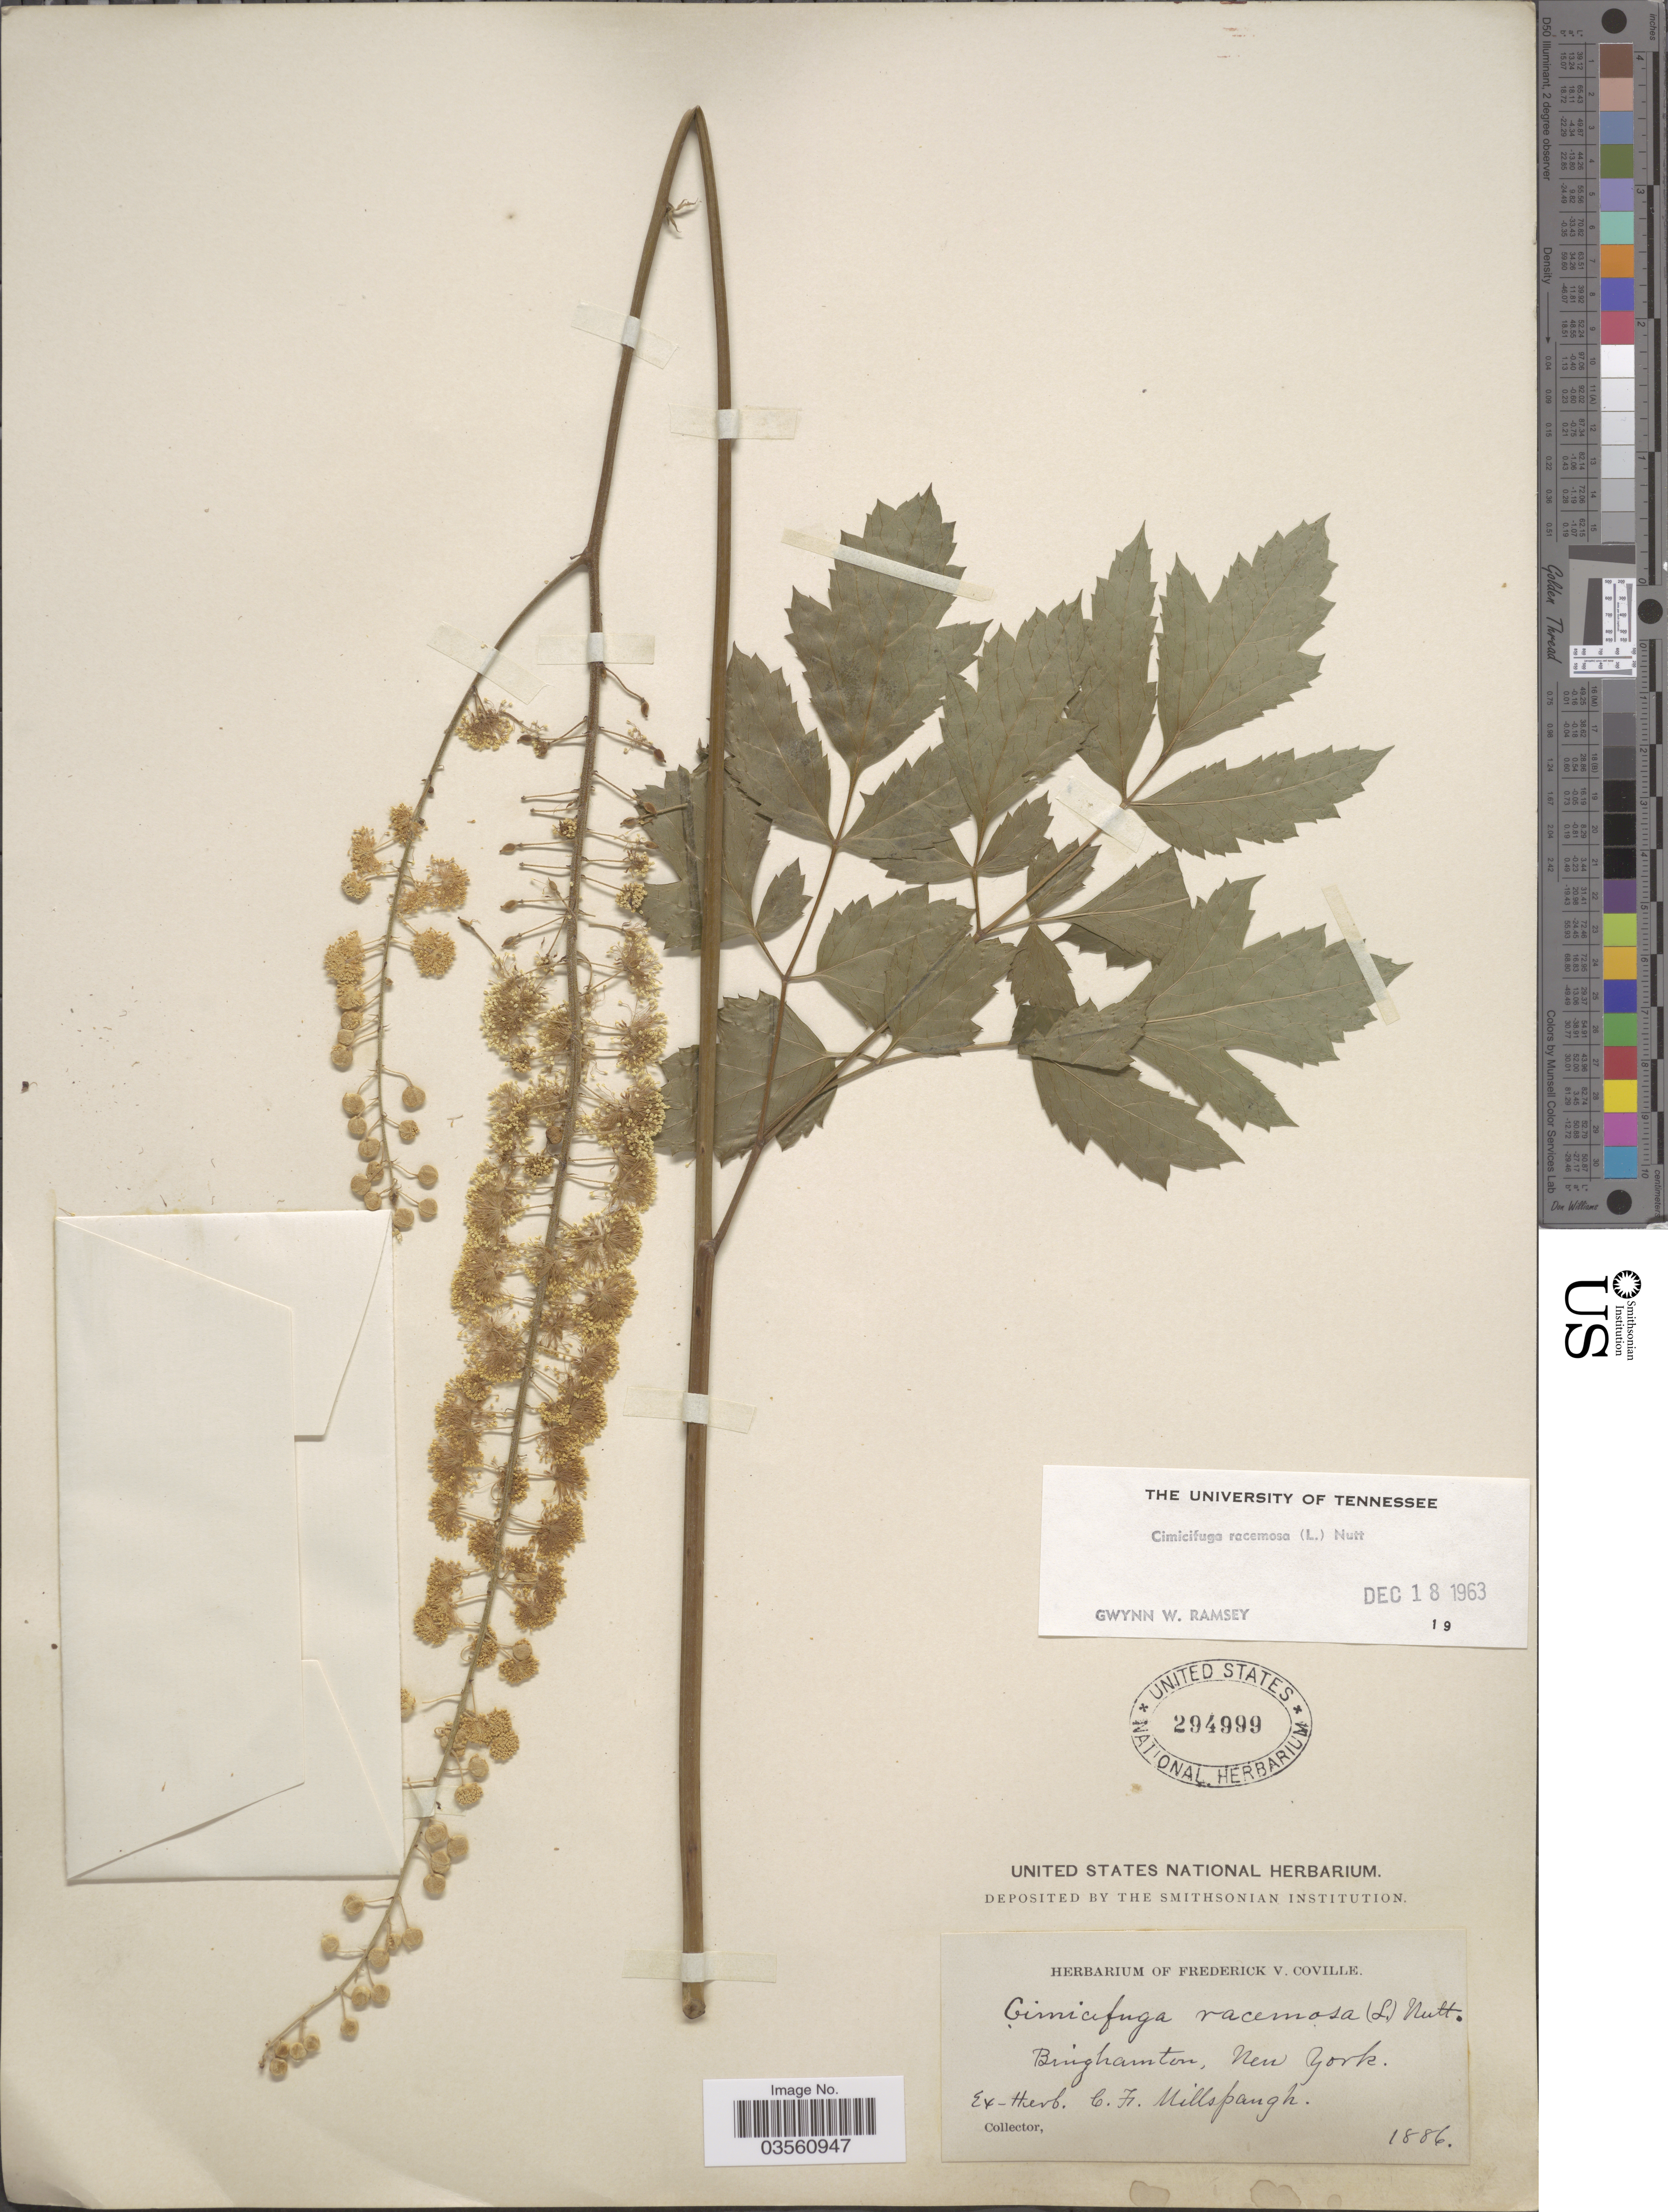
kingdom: Plantae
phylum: Tracheophyta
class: Magnoliopsida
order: Ranunculales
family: Ranunculaceae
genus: Actaea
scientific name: Actaea racemosa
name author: L.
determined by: Strong, M. T., (US), Smithsonian Institution - National Museum of Natural History (UNITED STATES)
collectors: Ex herb. C. F. Millspaugh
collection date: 1886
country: United States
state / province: New York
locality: Binghamton.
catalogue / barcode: US 294999